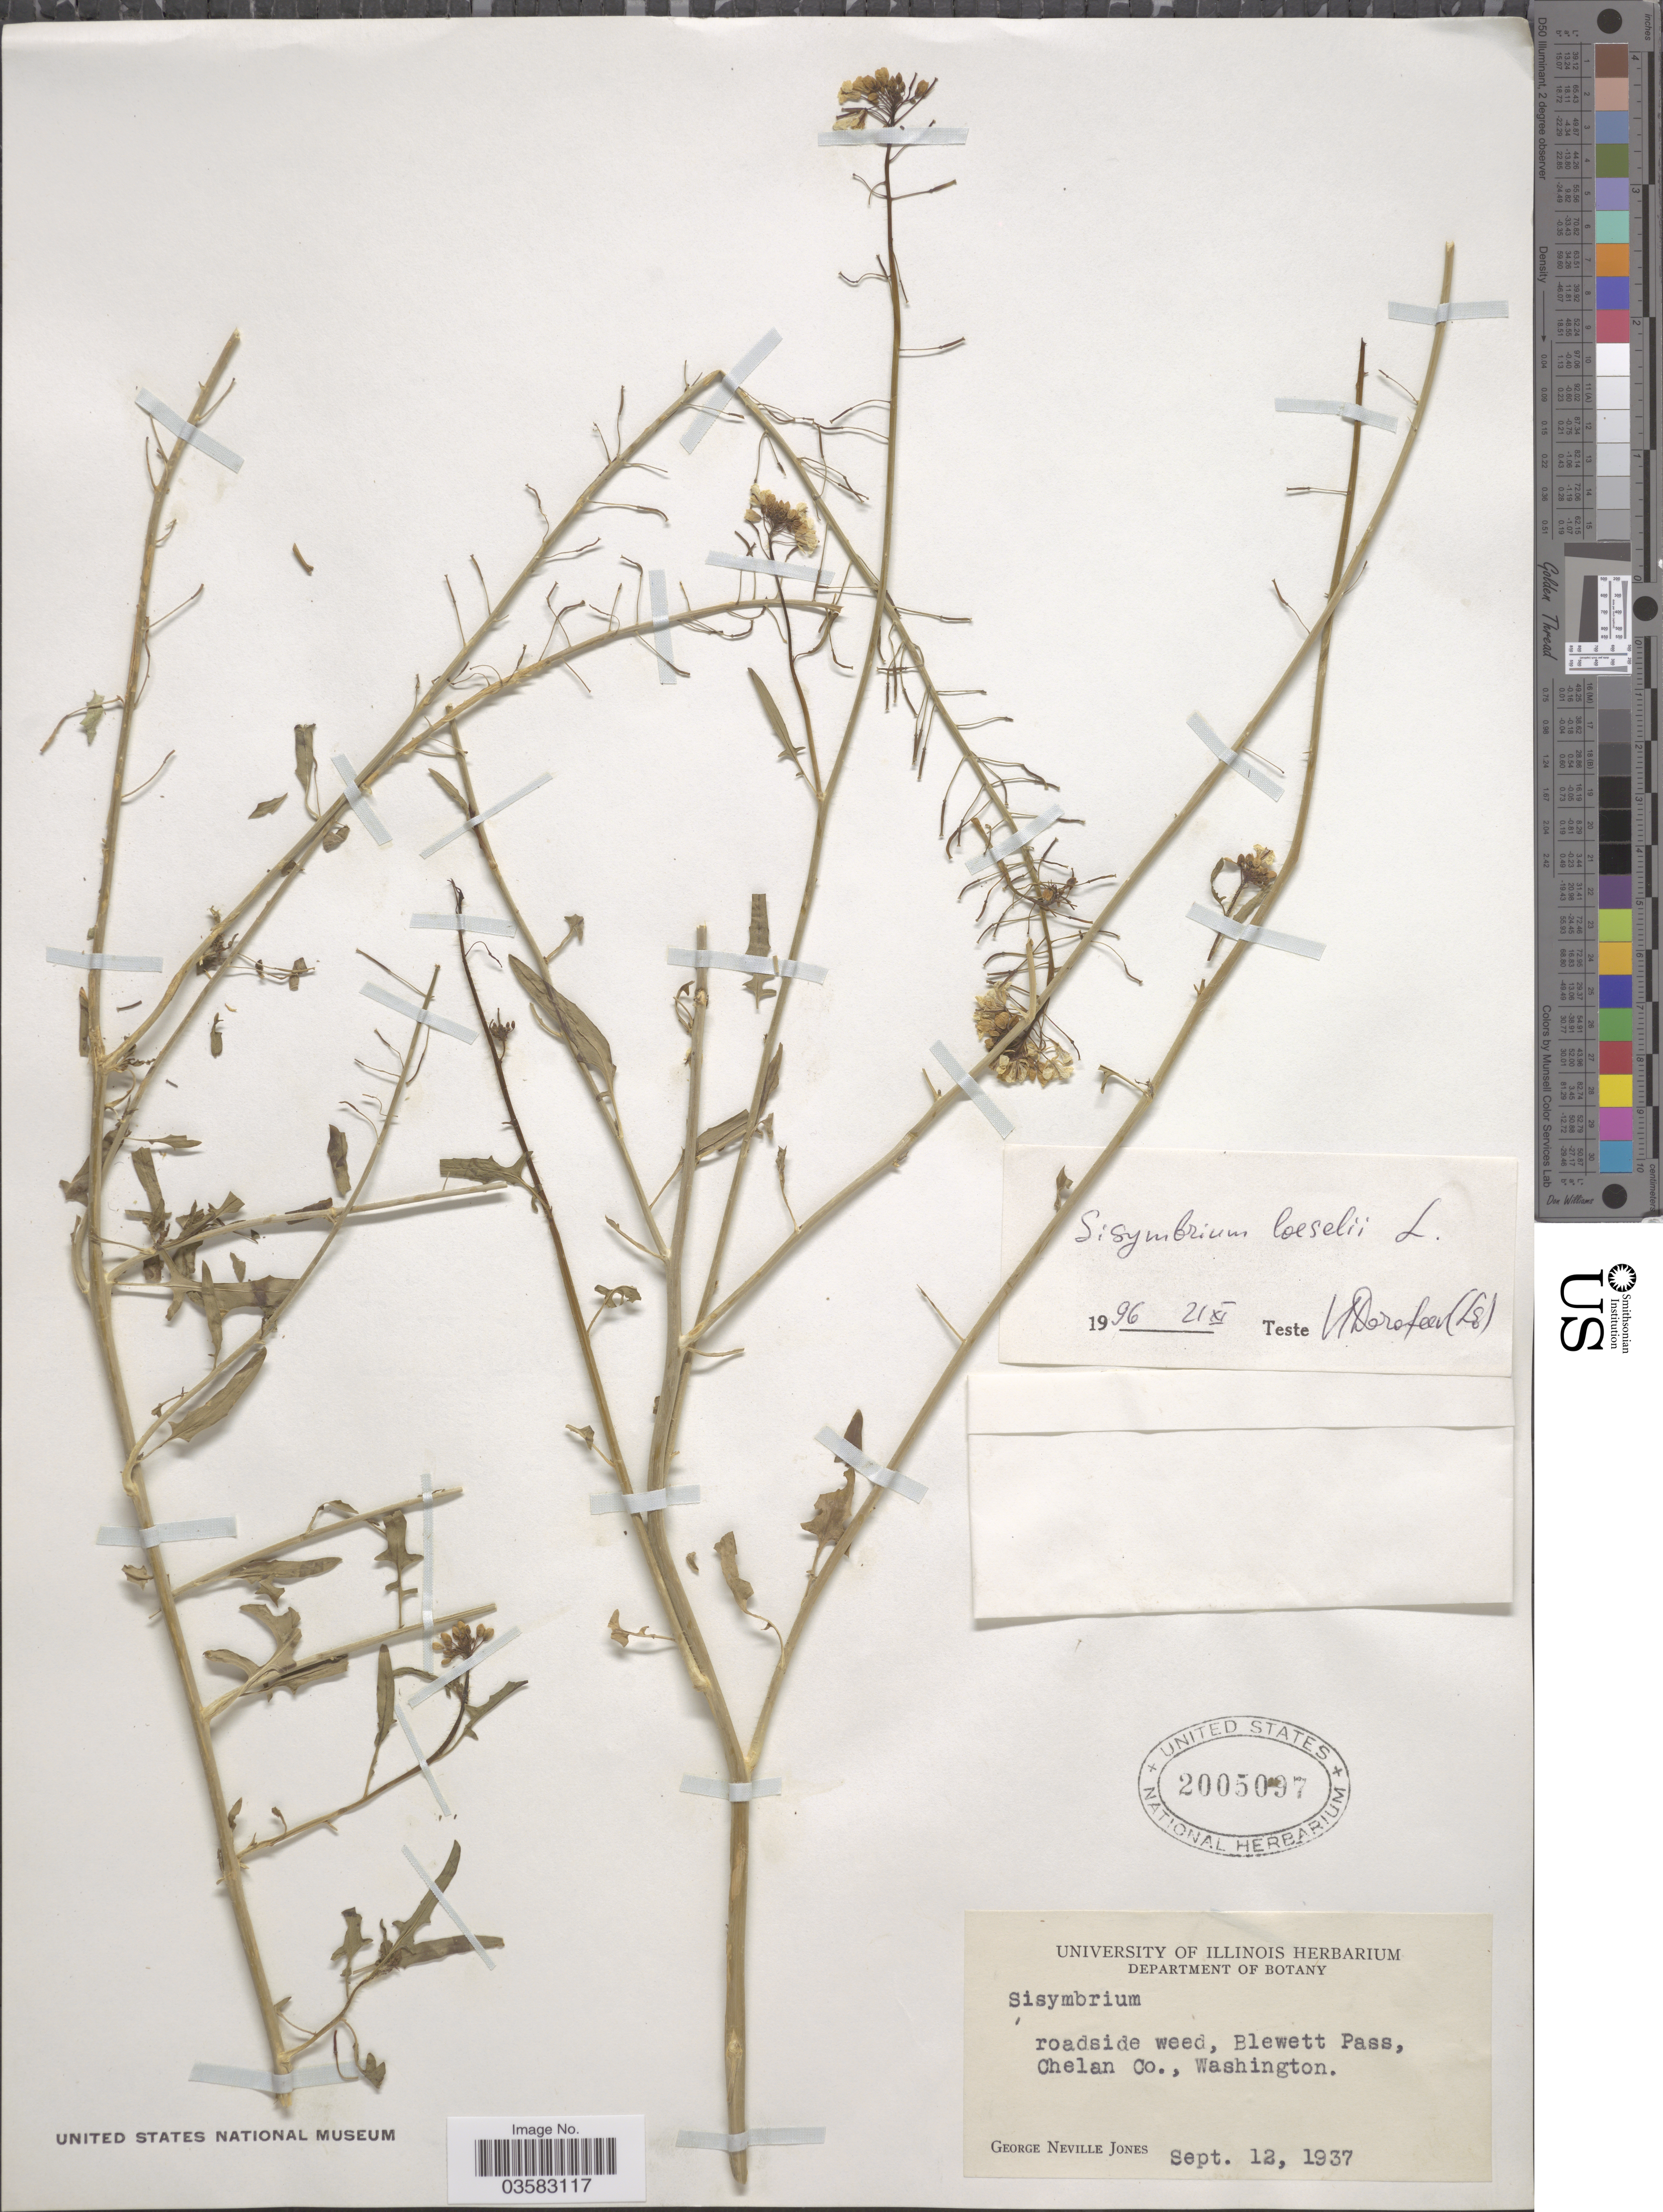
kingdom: Plantae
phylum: Tracheophyta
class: Magnoliopsida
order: Brassicales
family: Brassicaceae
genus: Sisymbrium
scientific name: Sisymbrium loeselii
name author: L.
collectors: G. N. Jones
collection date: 1937-09-12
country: United States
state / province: Washington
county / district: Chelan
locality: Blewett Pass, Chelan Co.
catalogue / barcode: US 2005097